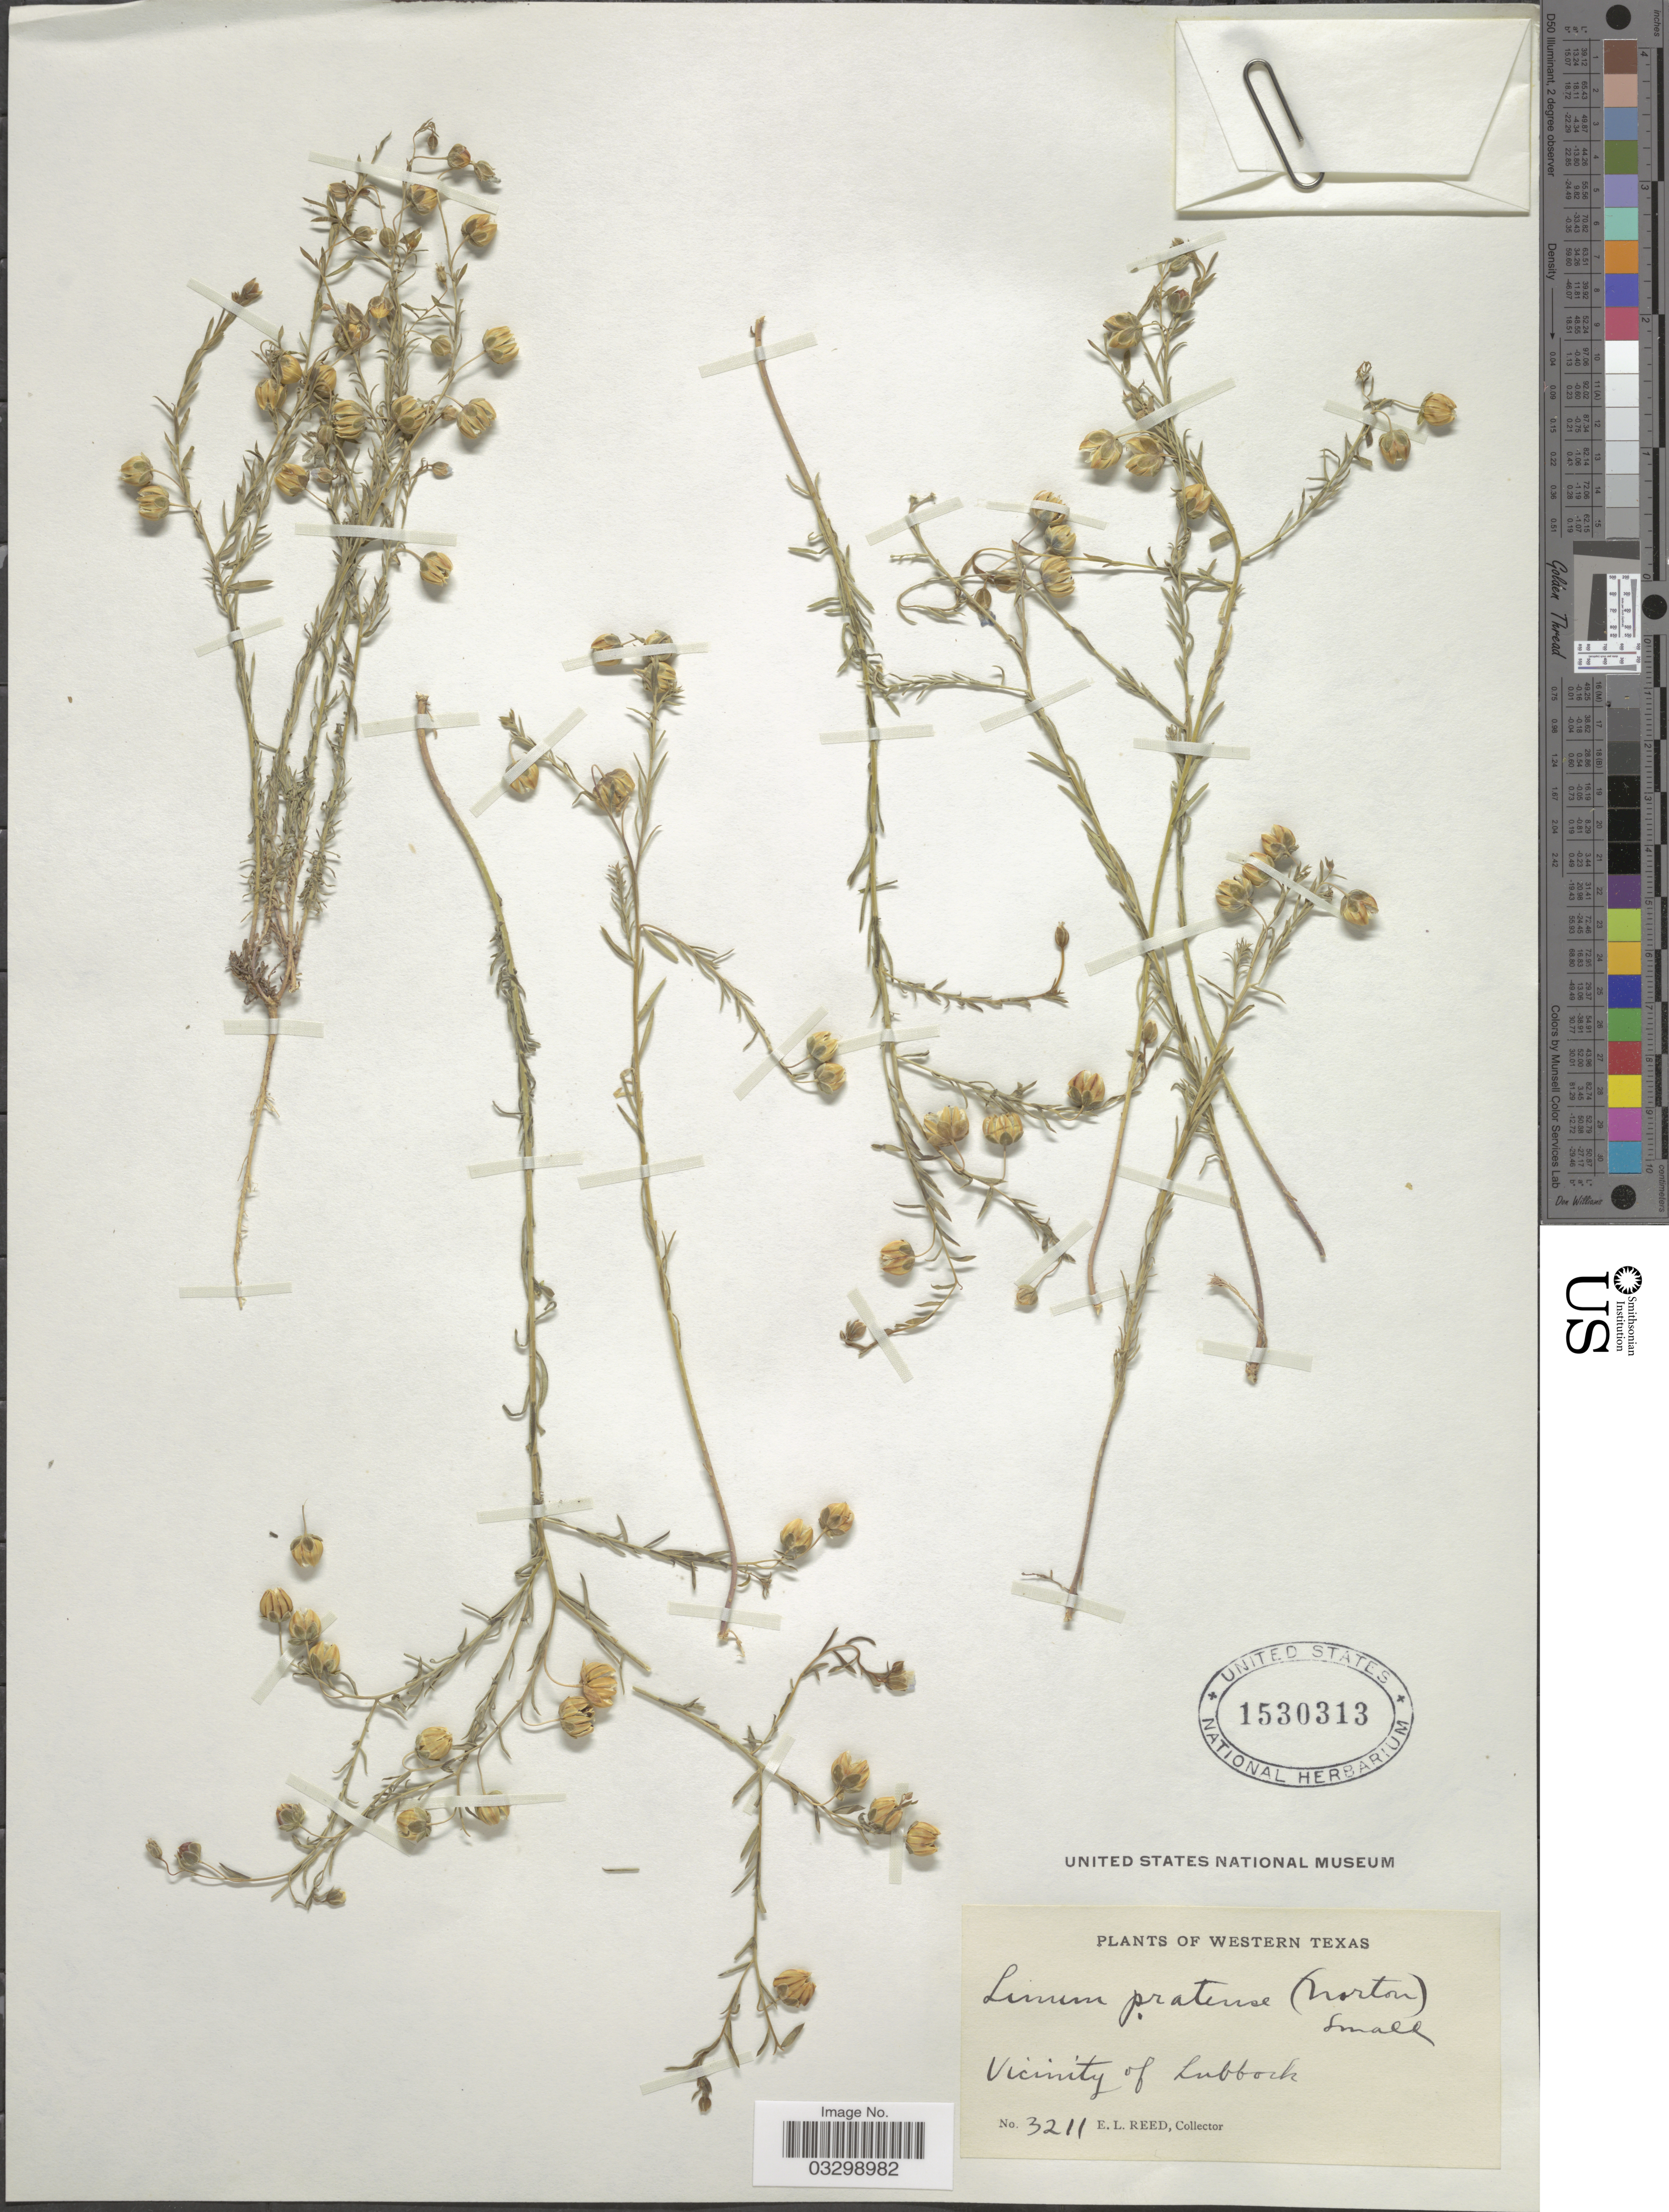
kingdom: Plantae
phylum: Tracheophyta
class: Magnoliopsida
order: Malpighiales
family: Linaceae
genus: Linum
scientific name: Linum pratense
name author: (J.B. Norton) Small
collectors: E. Reed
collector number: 3211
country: United States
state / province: Texas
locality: Western Texas, Vicinity of Lubbock.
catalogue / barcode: US 1530313